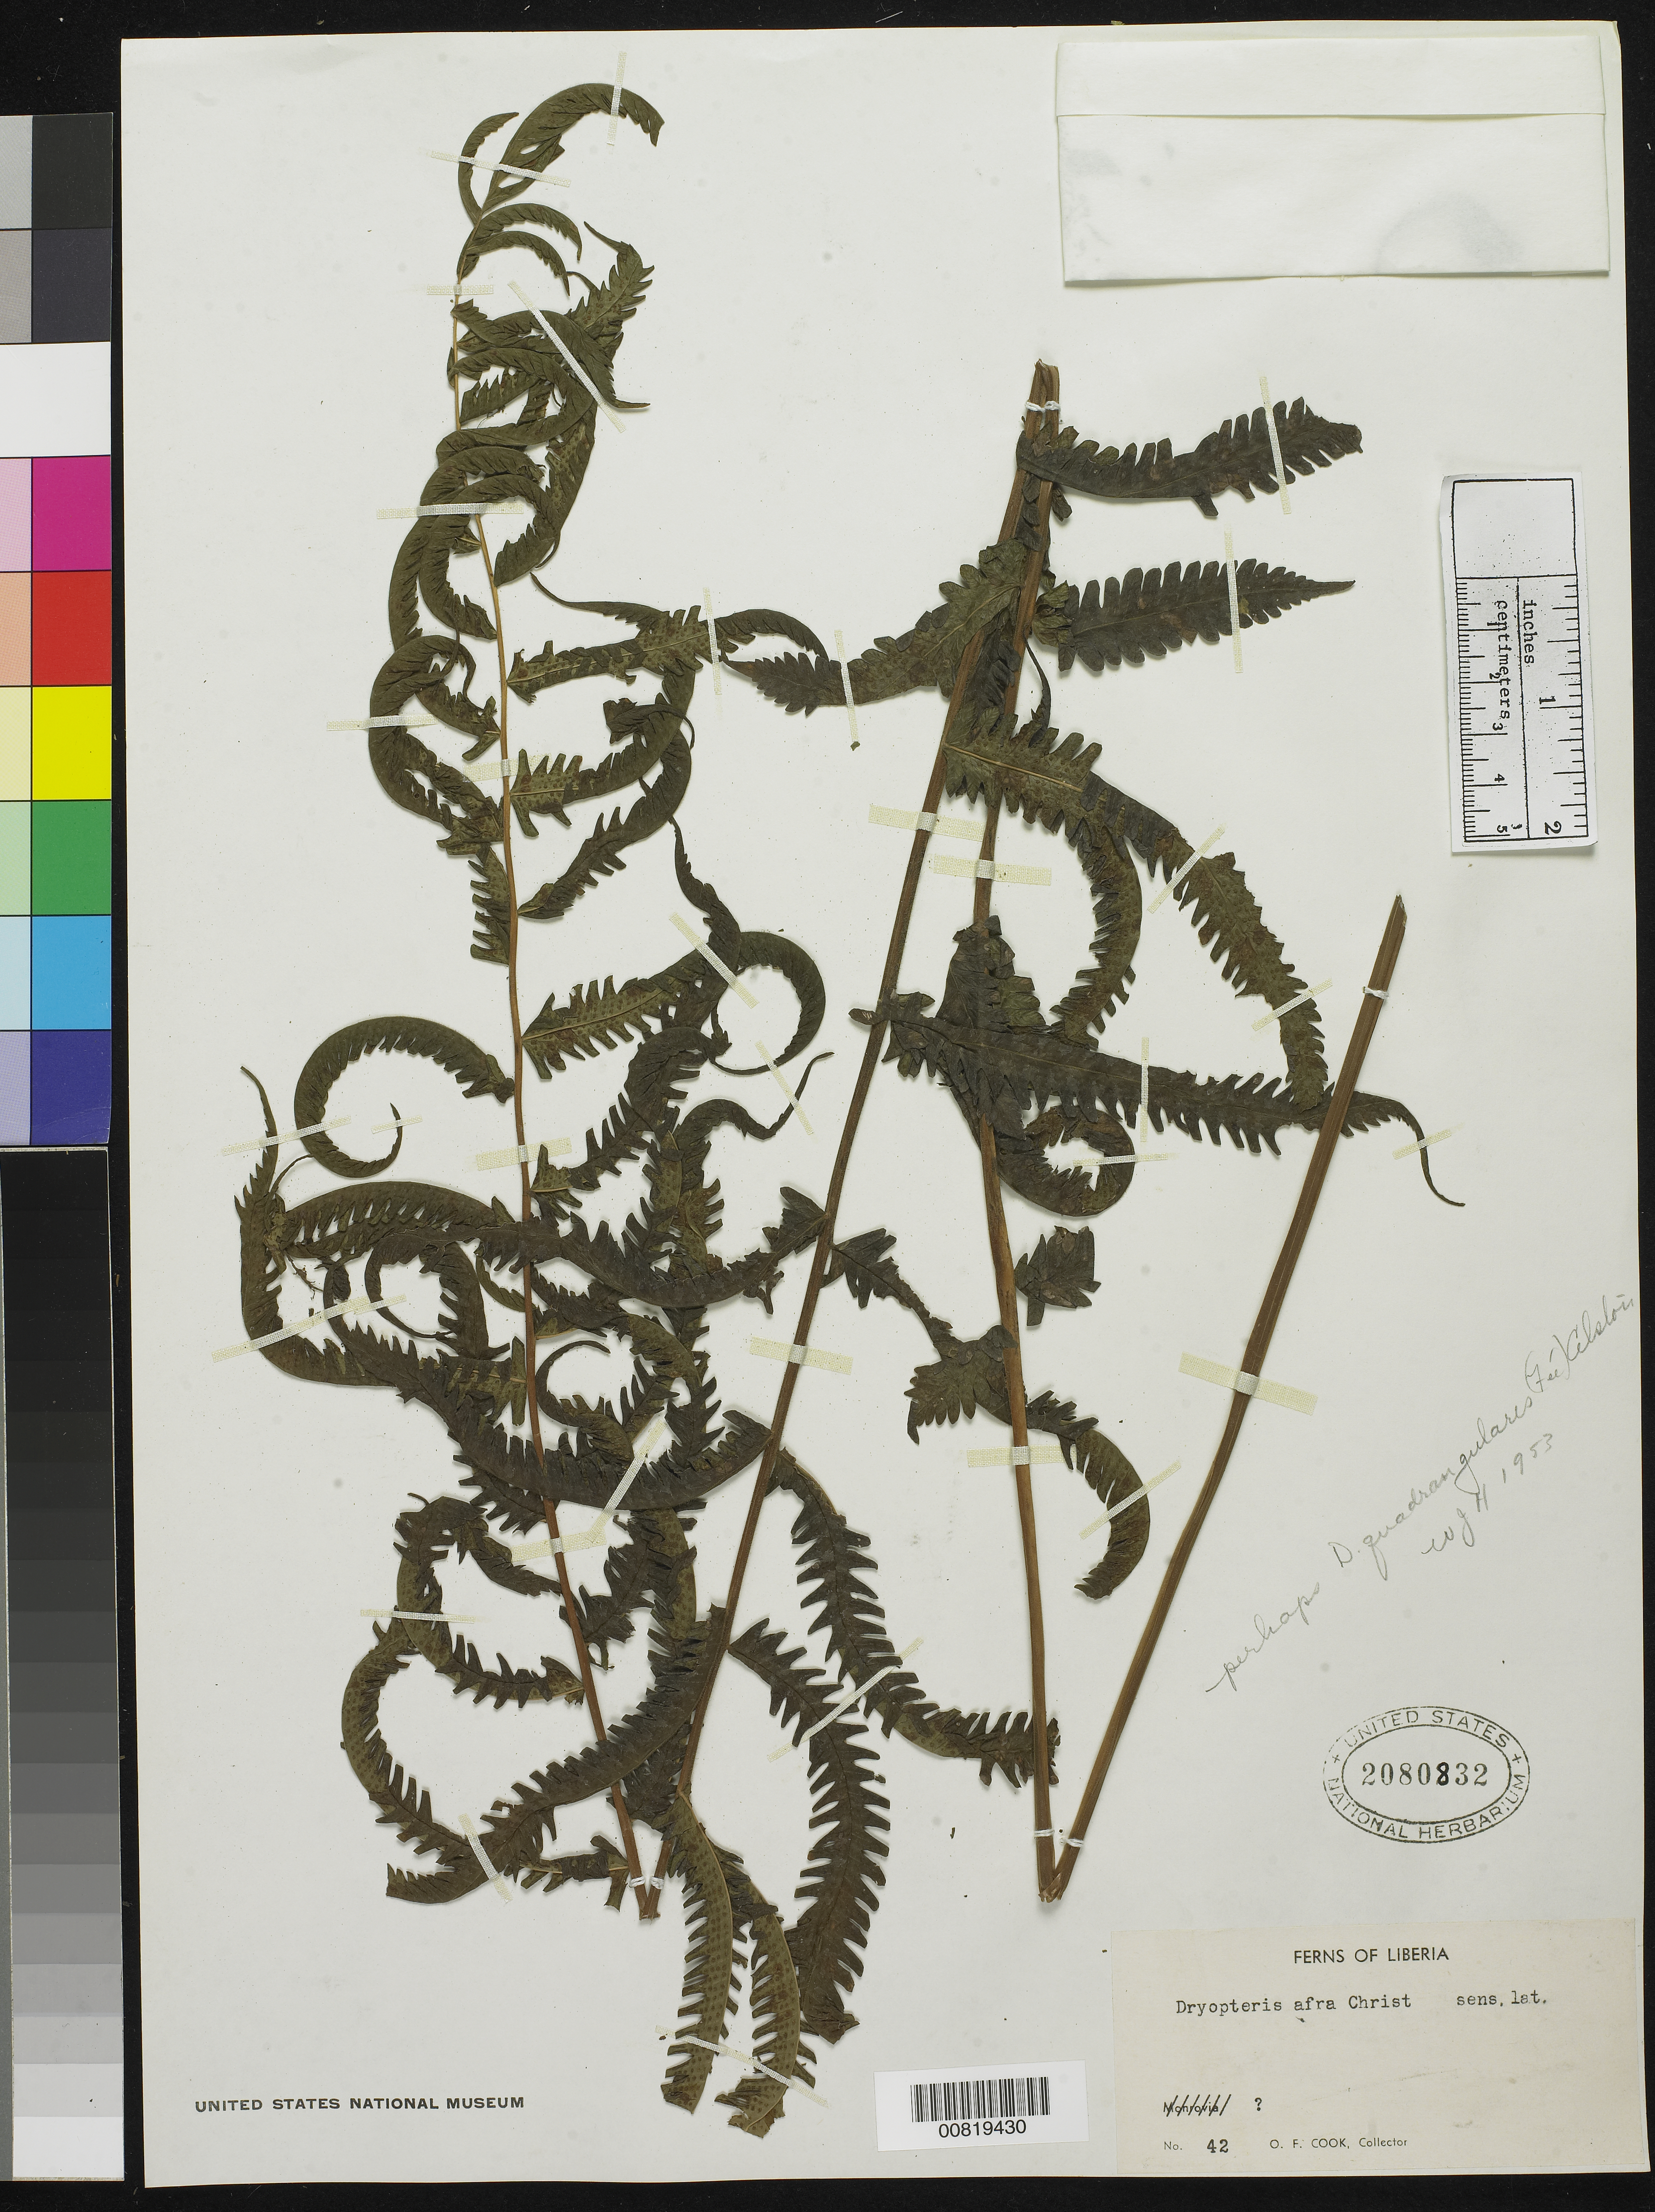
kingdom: Plantae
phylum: Tracheophyta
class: Polypodiopsida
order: Polypodiales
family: Thelypteridaceae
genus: Christella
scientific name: Christella hispidula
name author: (Decne.) Holttum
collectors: O. F. Cook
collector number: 42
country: Liberia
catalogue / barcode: US 2080832